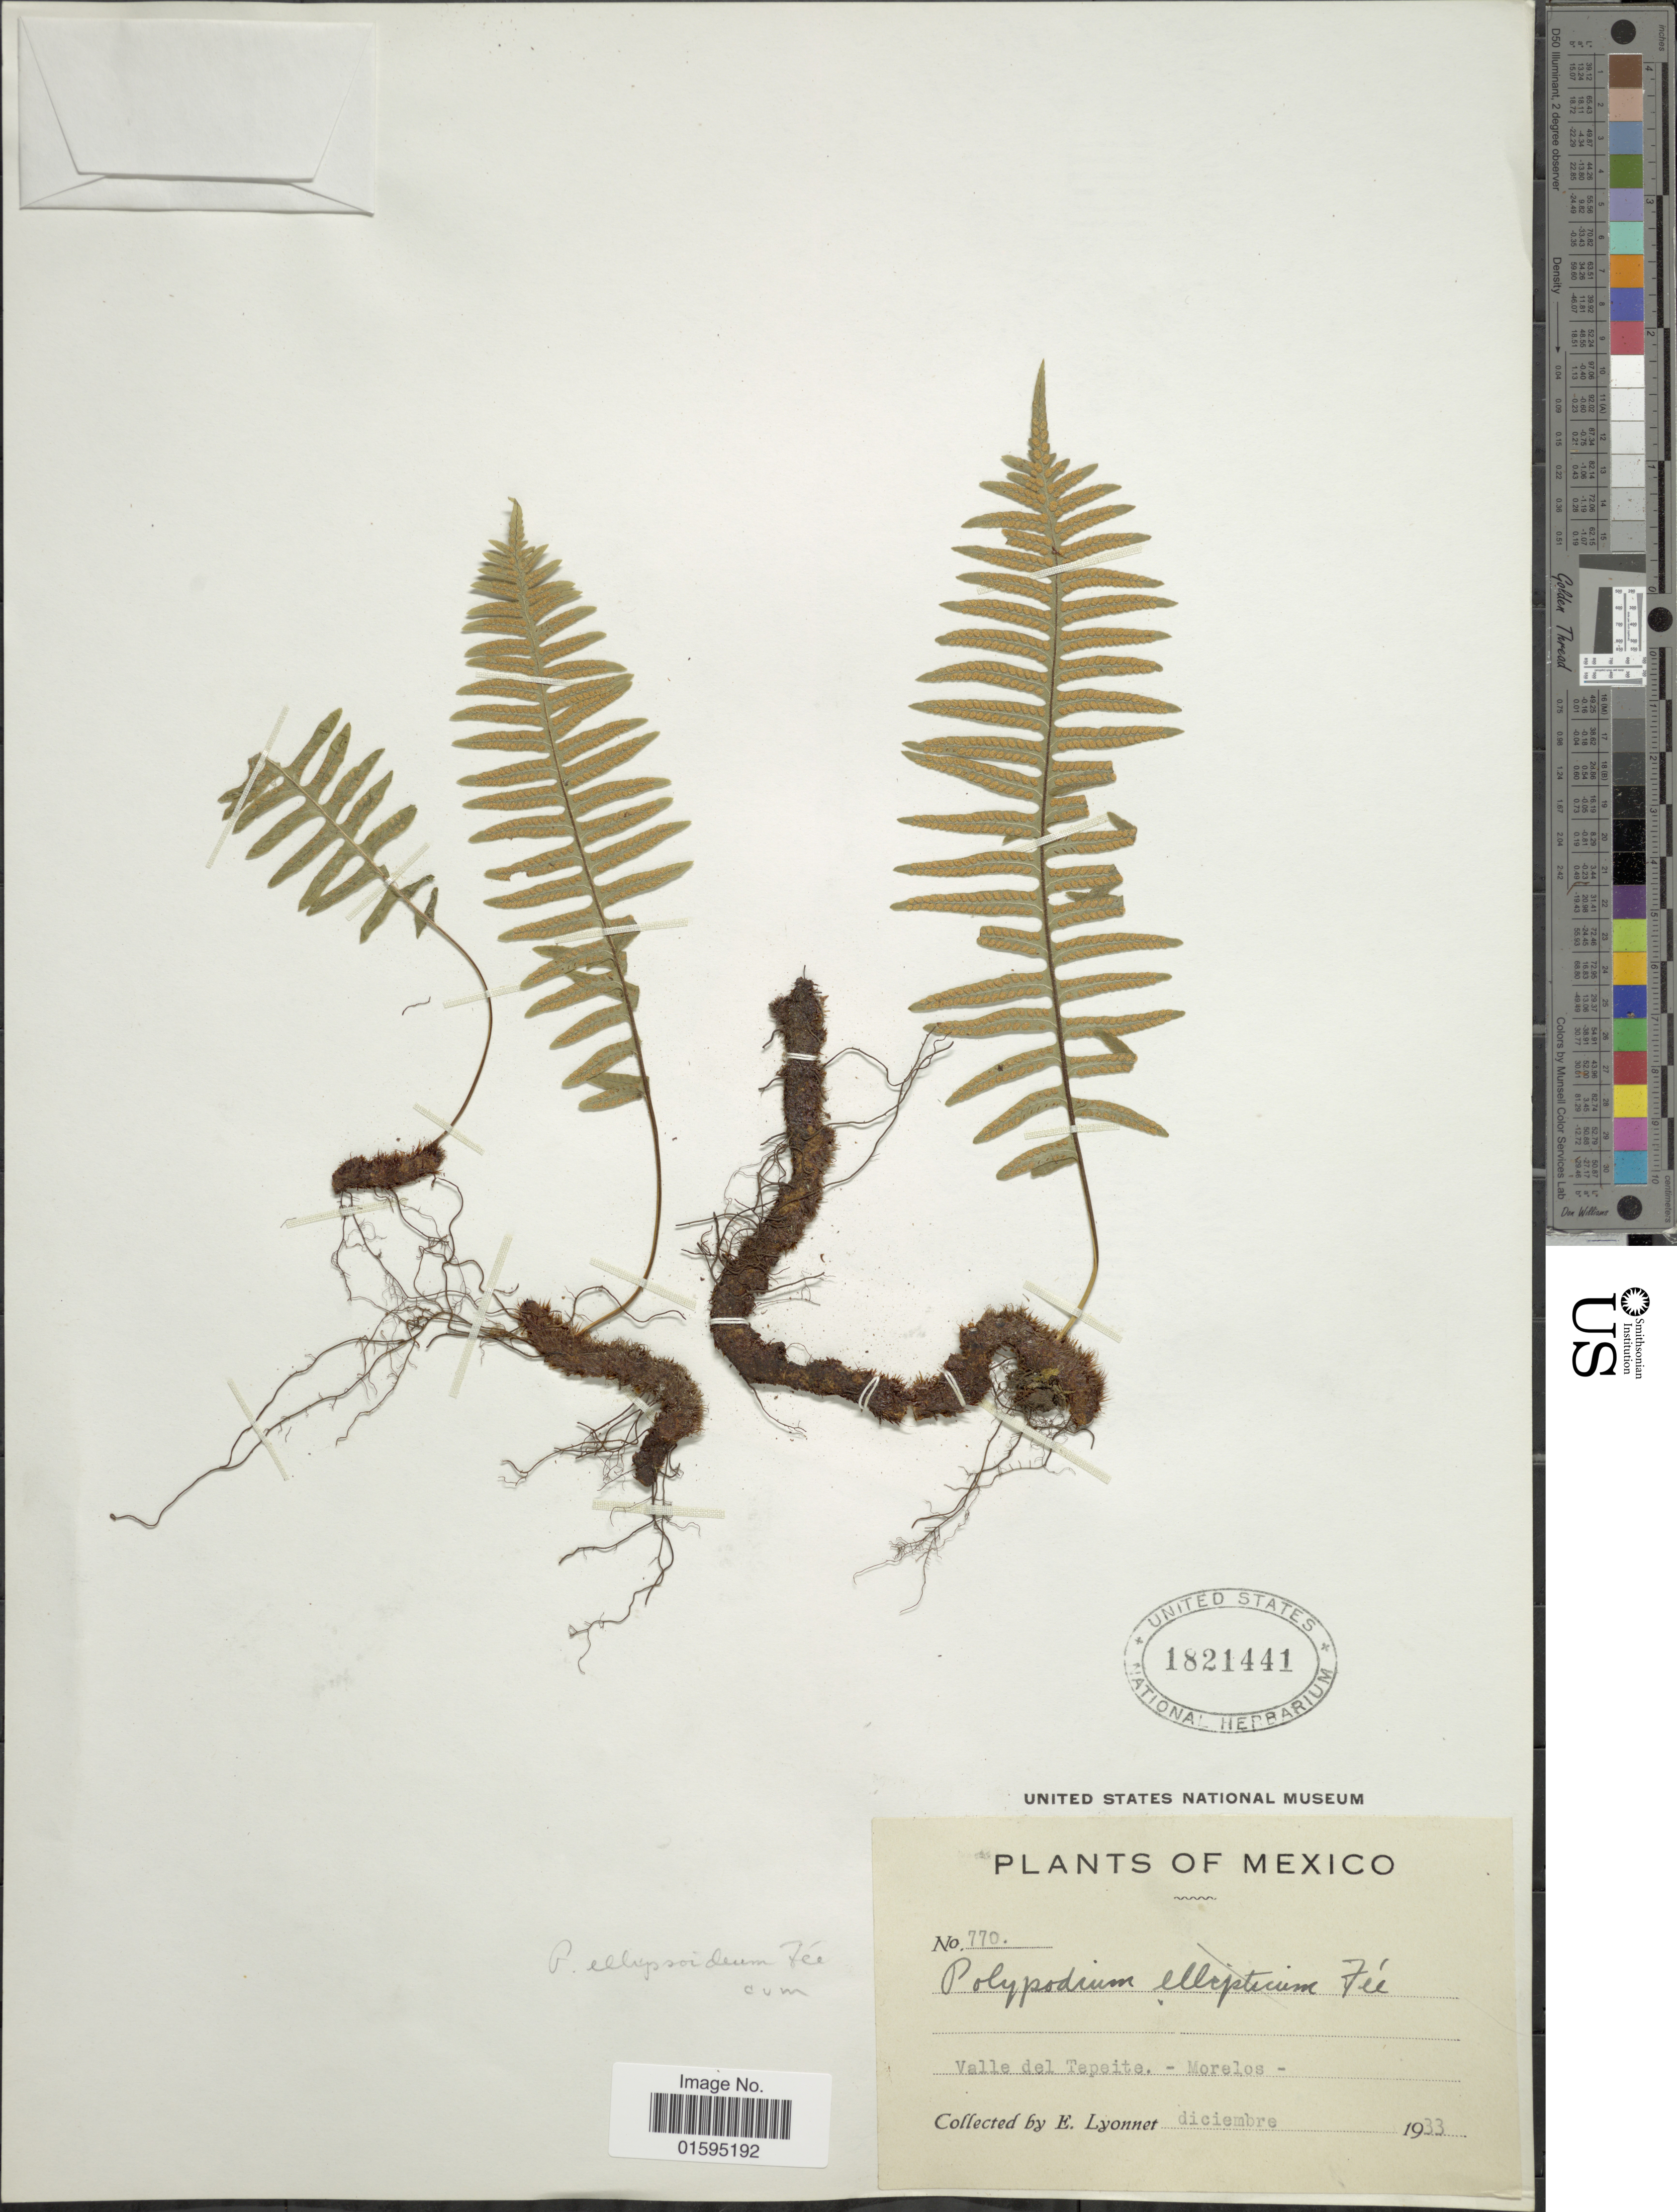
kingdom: Plantae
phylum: Tracheophyta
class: Polypodiopsida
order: Polypodiales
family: Polypodiaceae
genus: Polypodium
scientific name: Polypodium hartwegianum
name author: Hook.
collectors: E. Lyonnet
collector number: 770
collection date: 1933-12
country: Mexico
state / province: Morelos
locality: Valle del Tepeite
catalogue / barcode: US 1821441